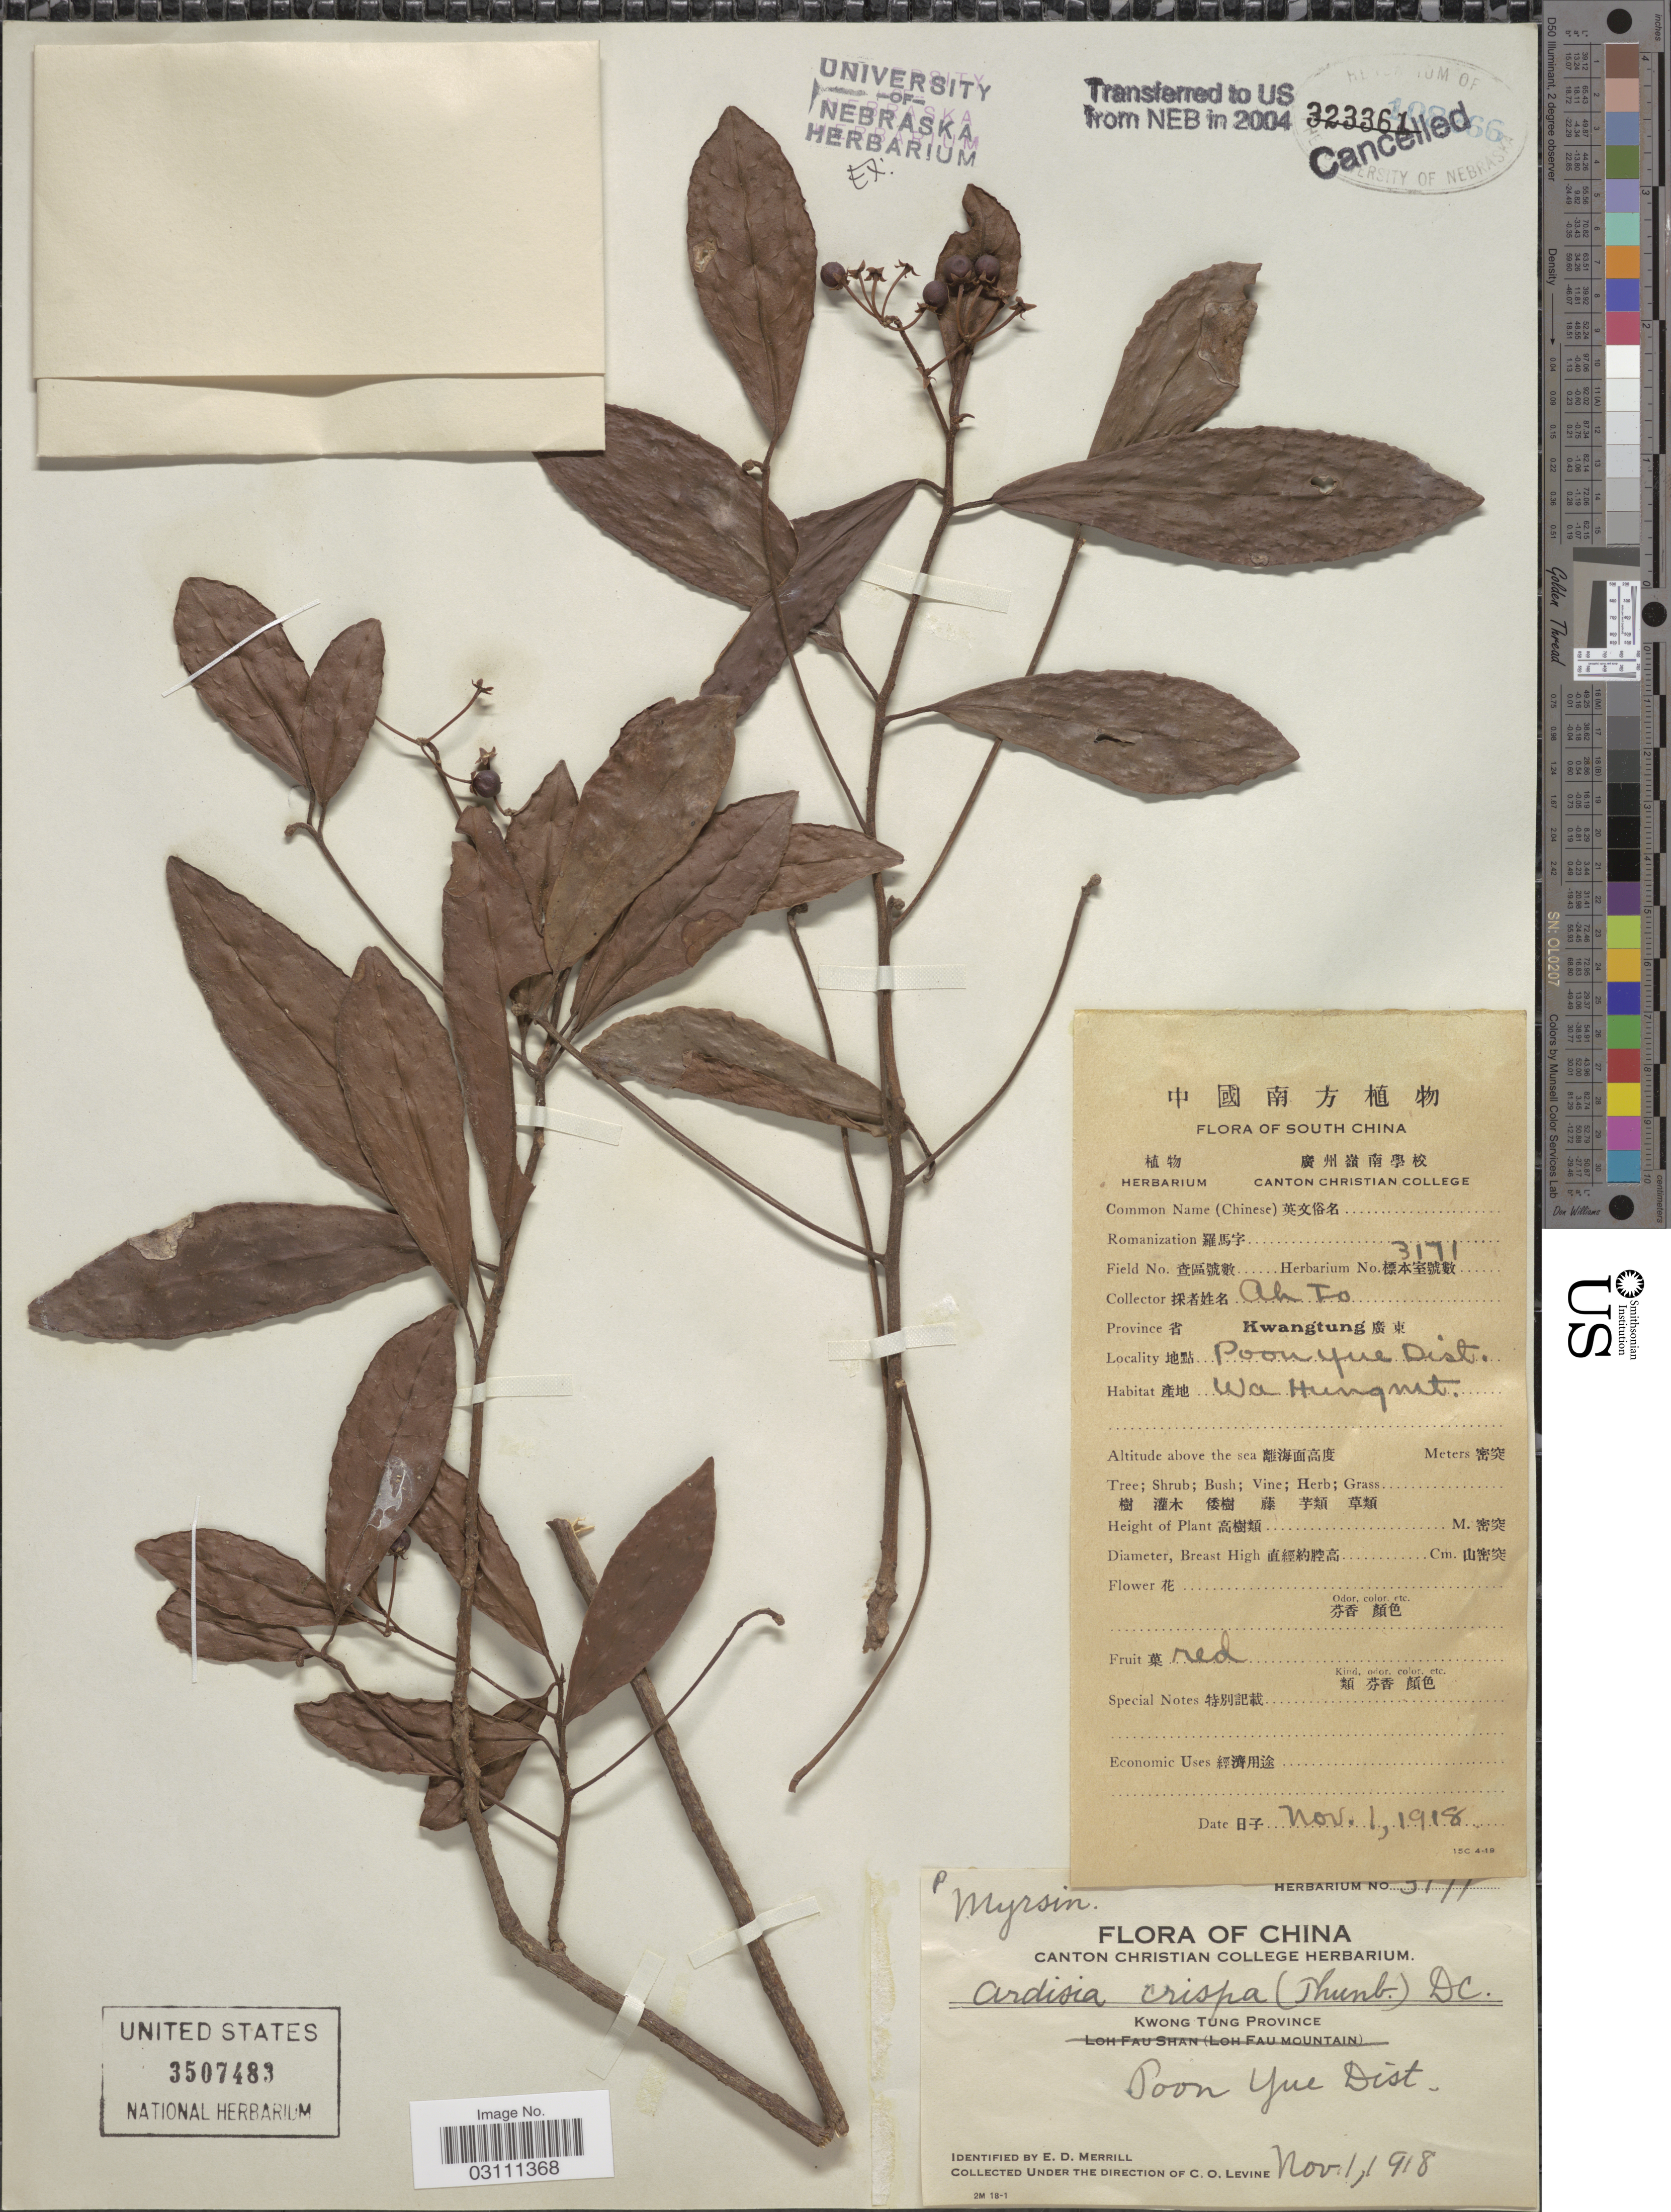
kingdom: Plantae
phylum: Tracheophyta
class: Magnoliopsida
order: Ericales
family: Primulaceae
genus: Ardisia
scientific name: Ardisia crispa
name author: (Thunb.) A. DC.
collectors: Ah To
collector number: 3171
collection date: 1918-11-01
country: China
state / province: Guangdong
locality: Kwong Tung Province. Poon Yue Dist. South China. Wa Hung Mt.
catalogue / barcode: US 3507483